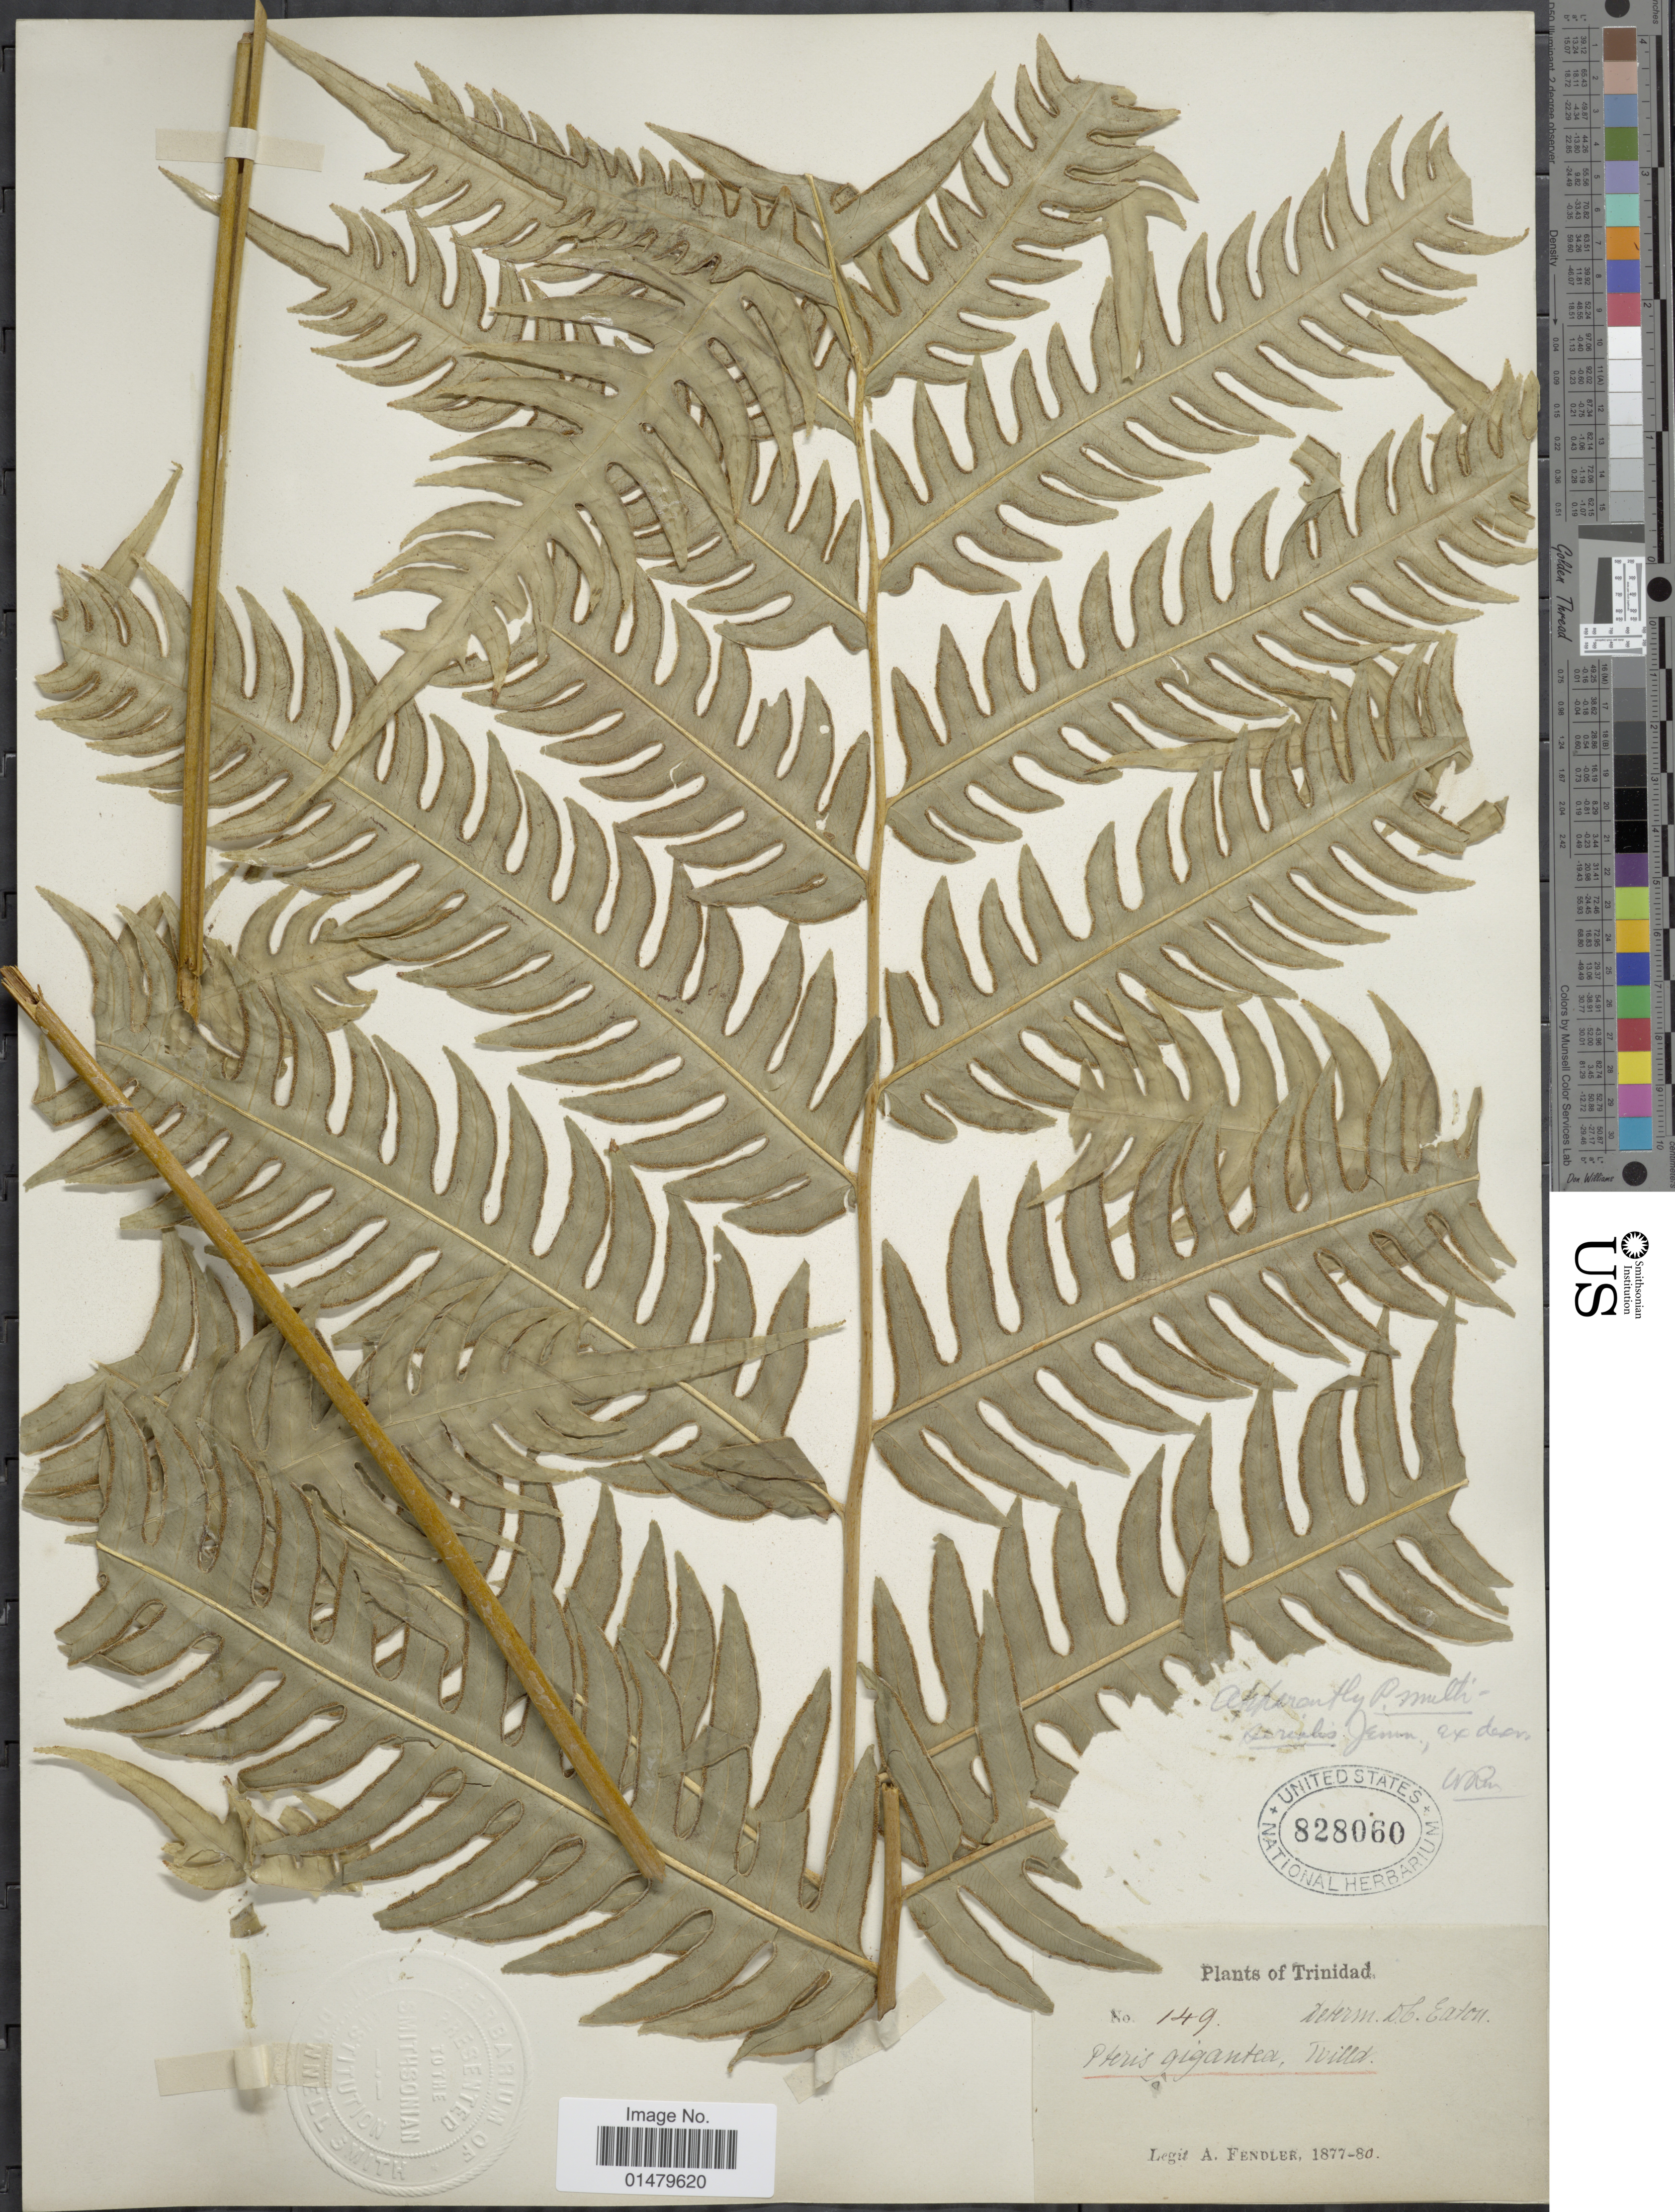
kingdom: Plantae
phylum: Tracheophyta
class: Polypodiopsida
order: Polypodiales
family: Pteridaceae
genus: Pteris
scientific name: Pteris multiserialis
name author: Jenman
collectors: A. Fendler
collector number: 149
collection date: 1877/1880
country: Trinidad and Tobago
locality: Trinidad.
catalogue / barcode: US 828060